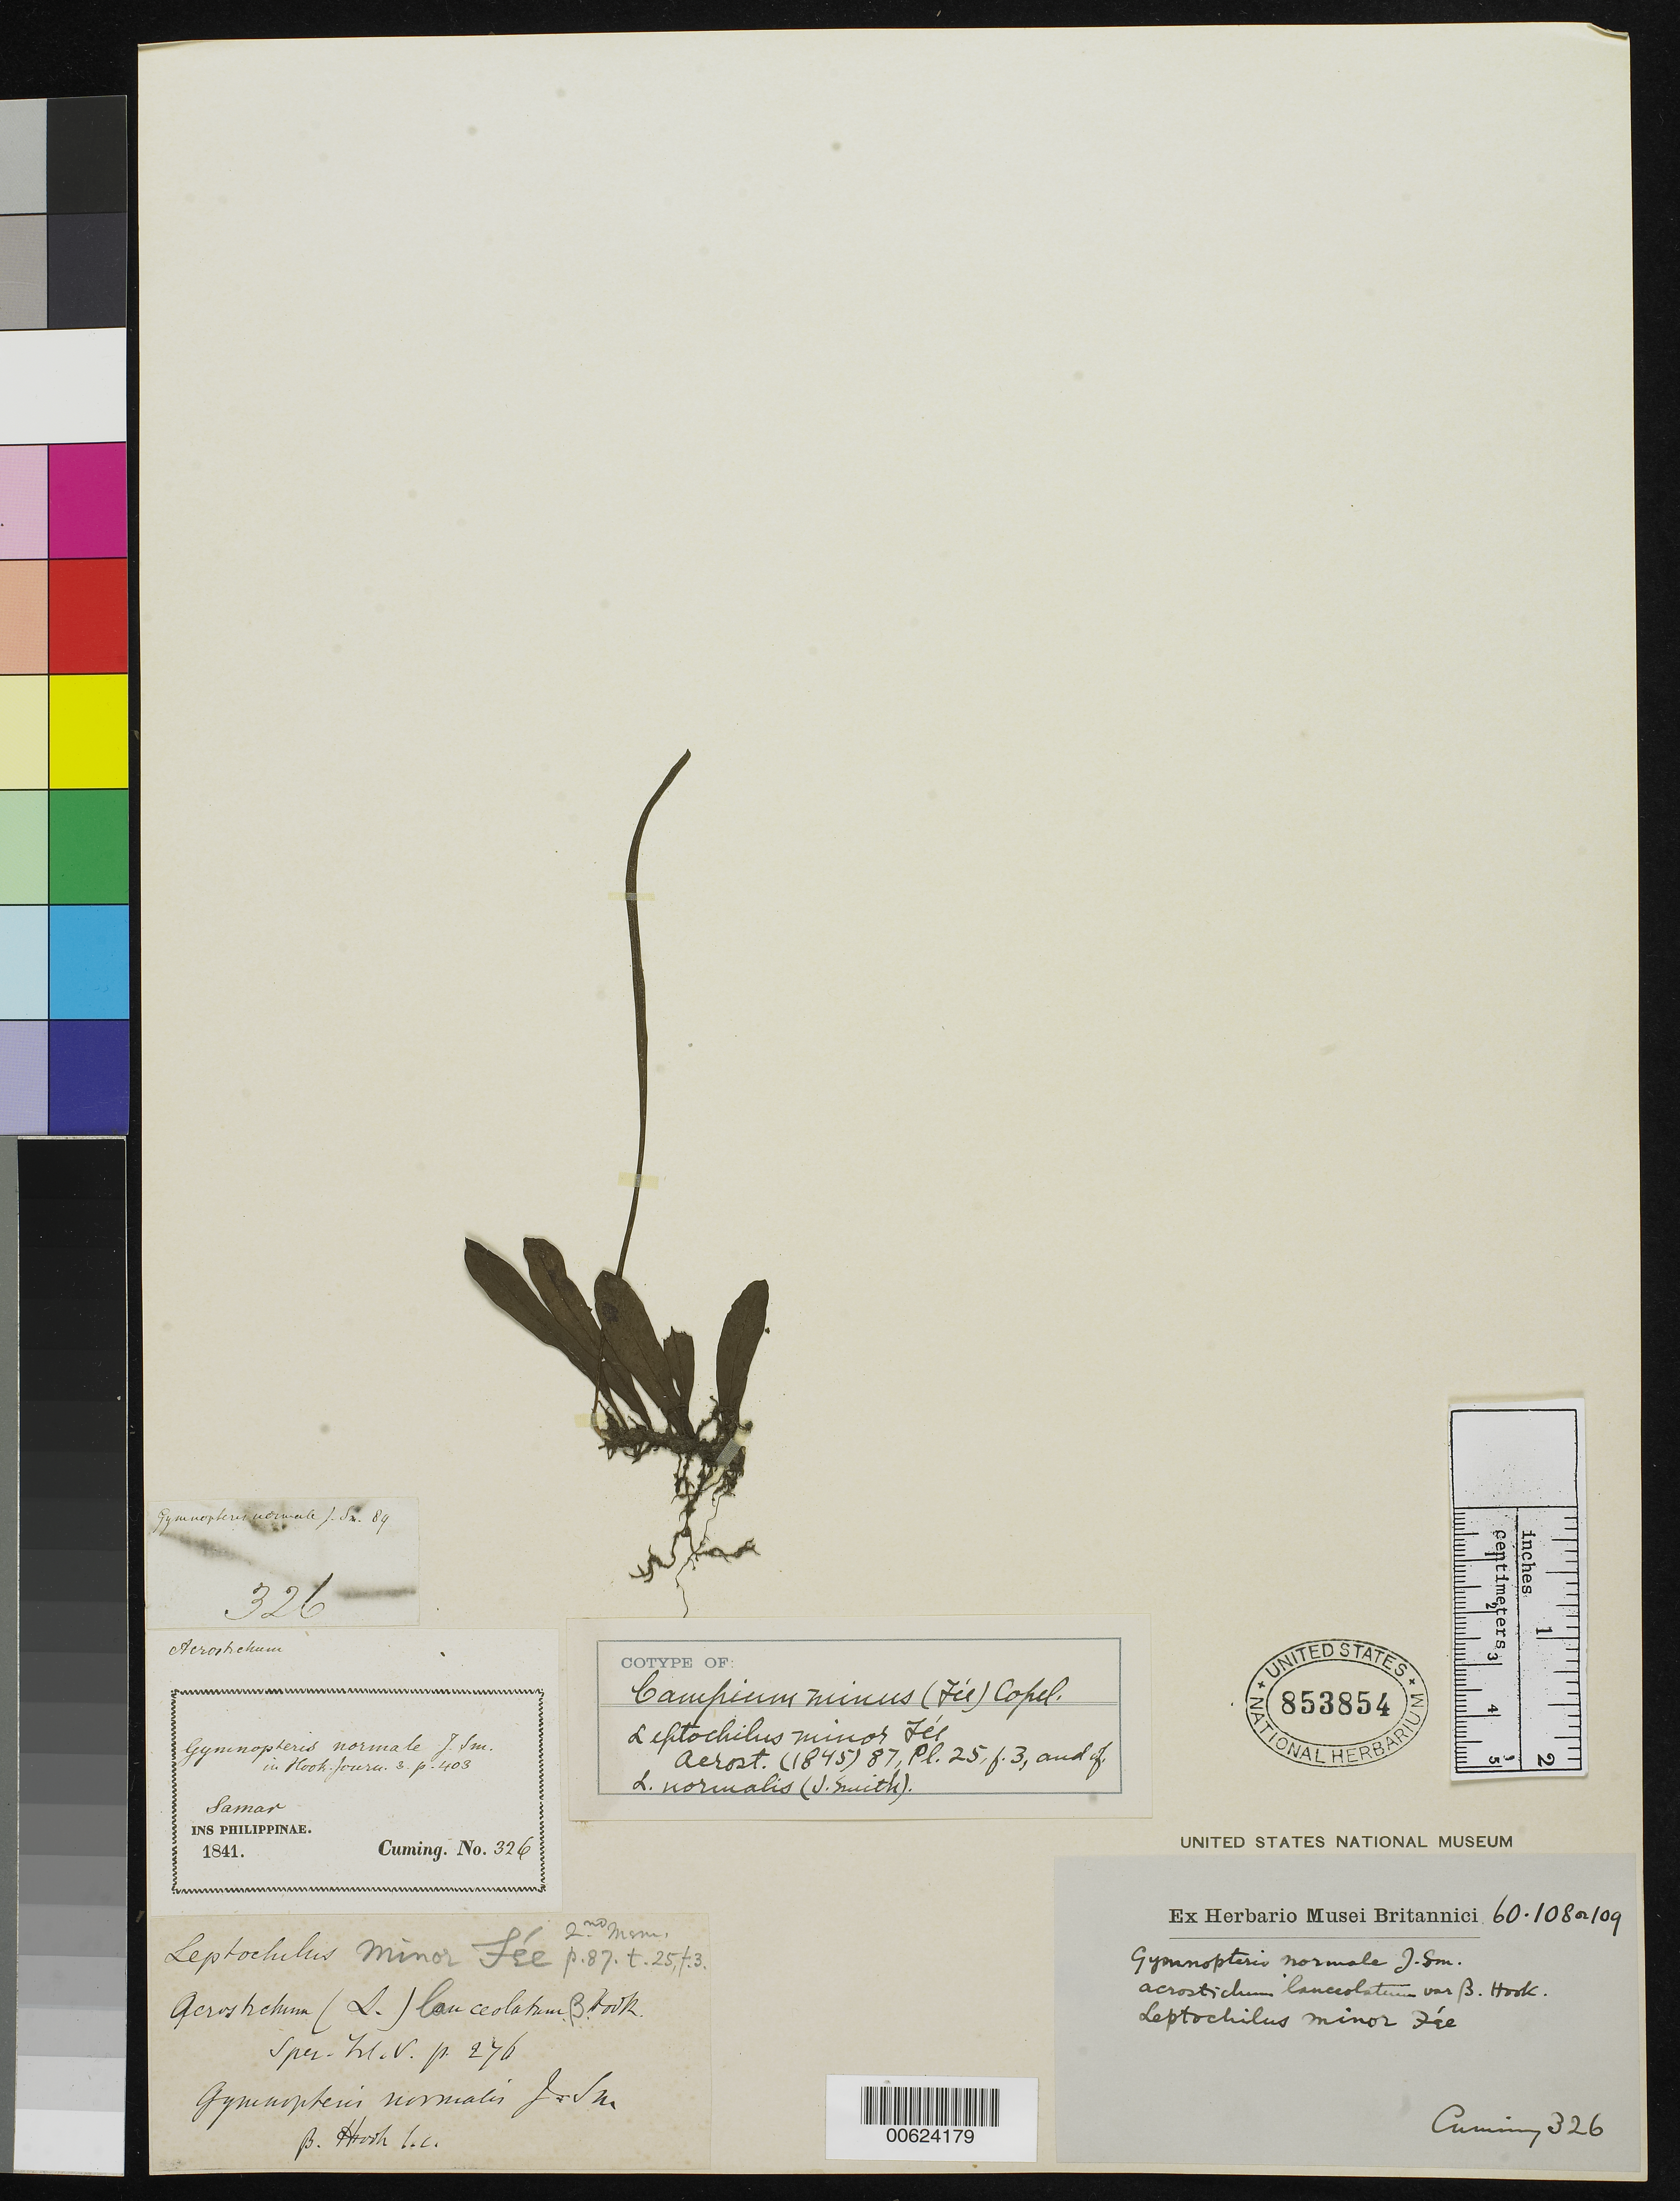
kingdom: Plantae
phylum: Tracheophyta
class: Polypodiopsida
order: Polypodiales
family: Polypodiaceae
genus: Leptochilus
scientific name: Leptochilus minor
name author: Fée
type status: Isotype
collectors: H. Cuming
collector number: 326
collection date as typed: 1841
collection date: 1841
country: Philippines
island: Samar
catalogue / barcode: US 853854